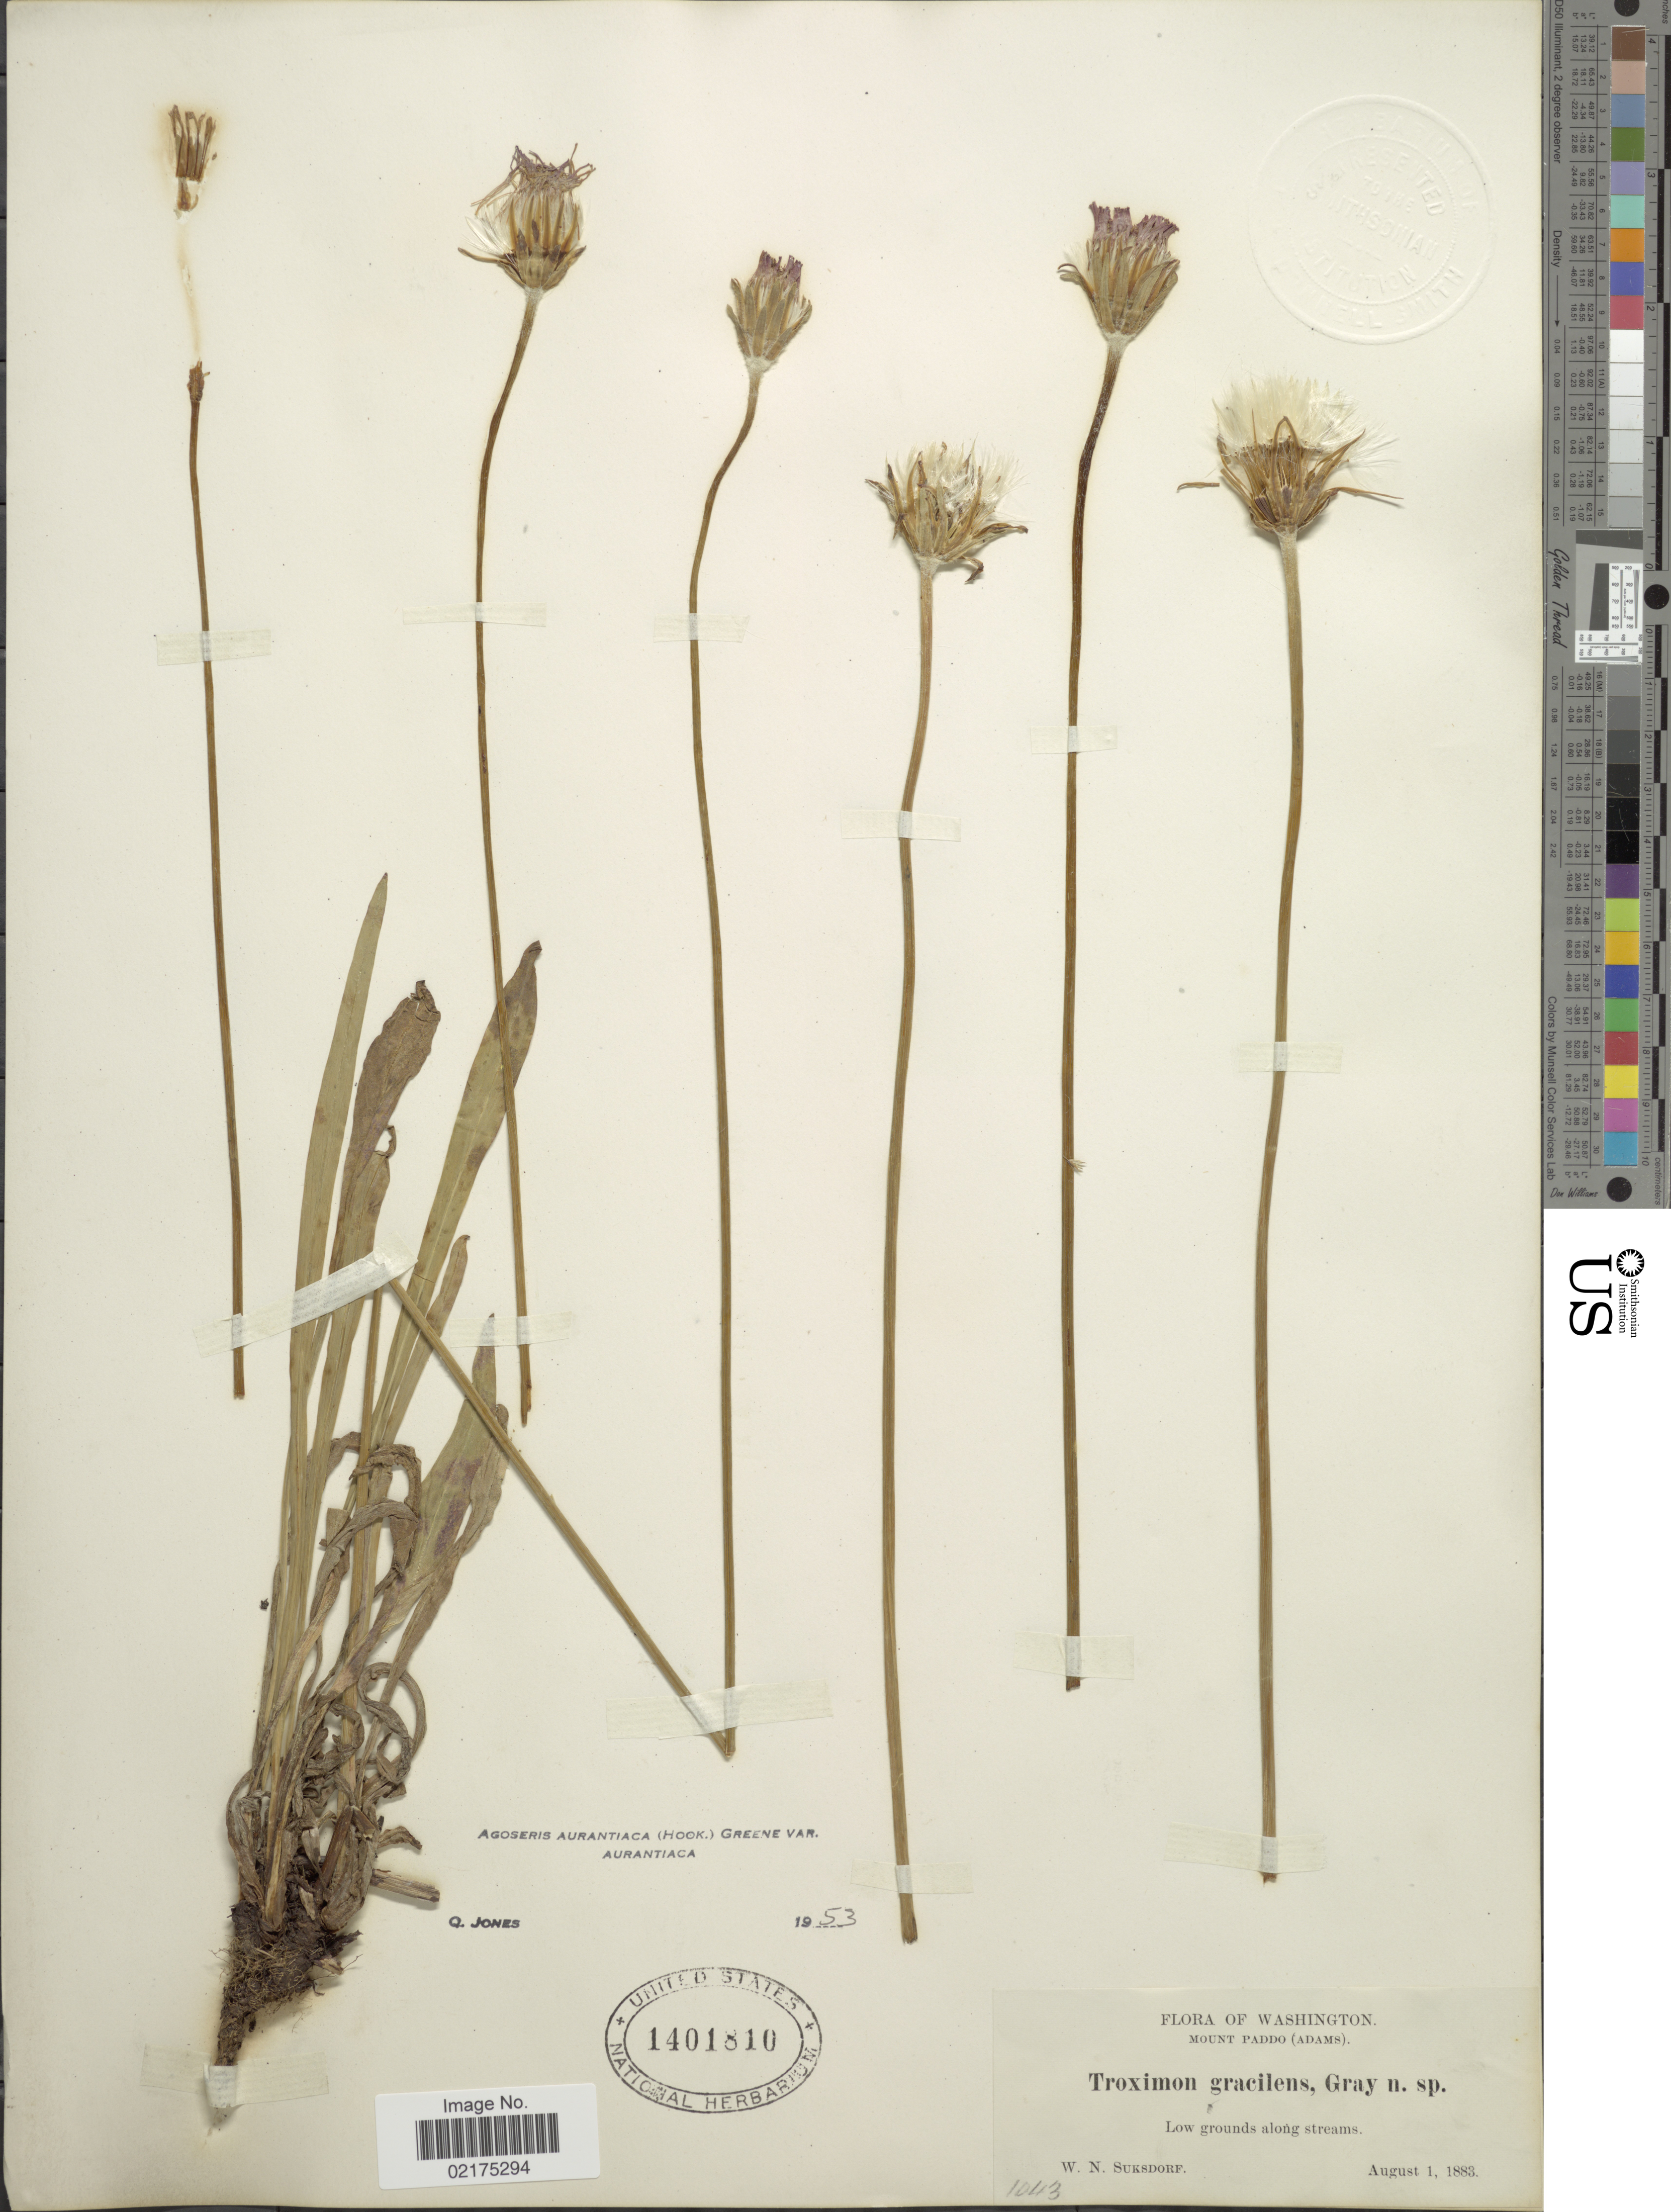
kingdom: Plantae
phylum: Tracheophyta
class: Magnoliopsida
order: Asterales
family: Asteraceae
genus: Agoseris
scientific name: Agoseris aurantiaca var. aurantiaca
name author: (Hook.) Greene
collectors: W. N. Suksdorf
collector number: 1043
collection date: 1883-08-01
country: United States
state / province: Washington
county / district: Skamania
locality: Mount Paddo (Adams)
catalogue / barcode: US 1401810